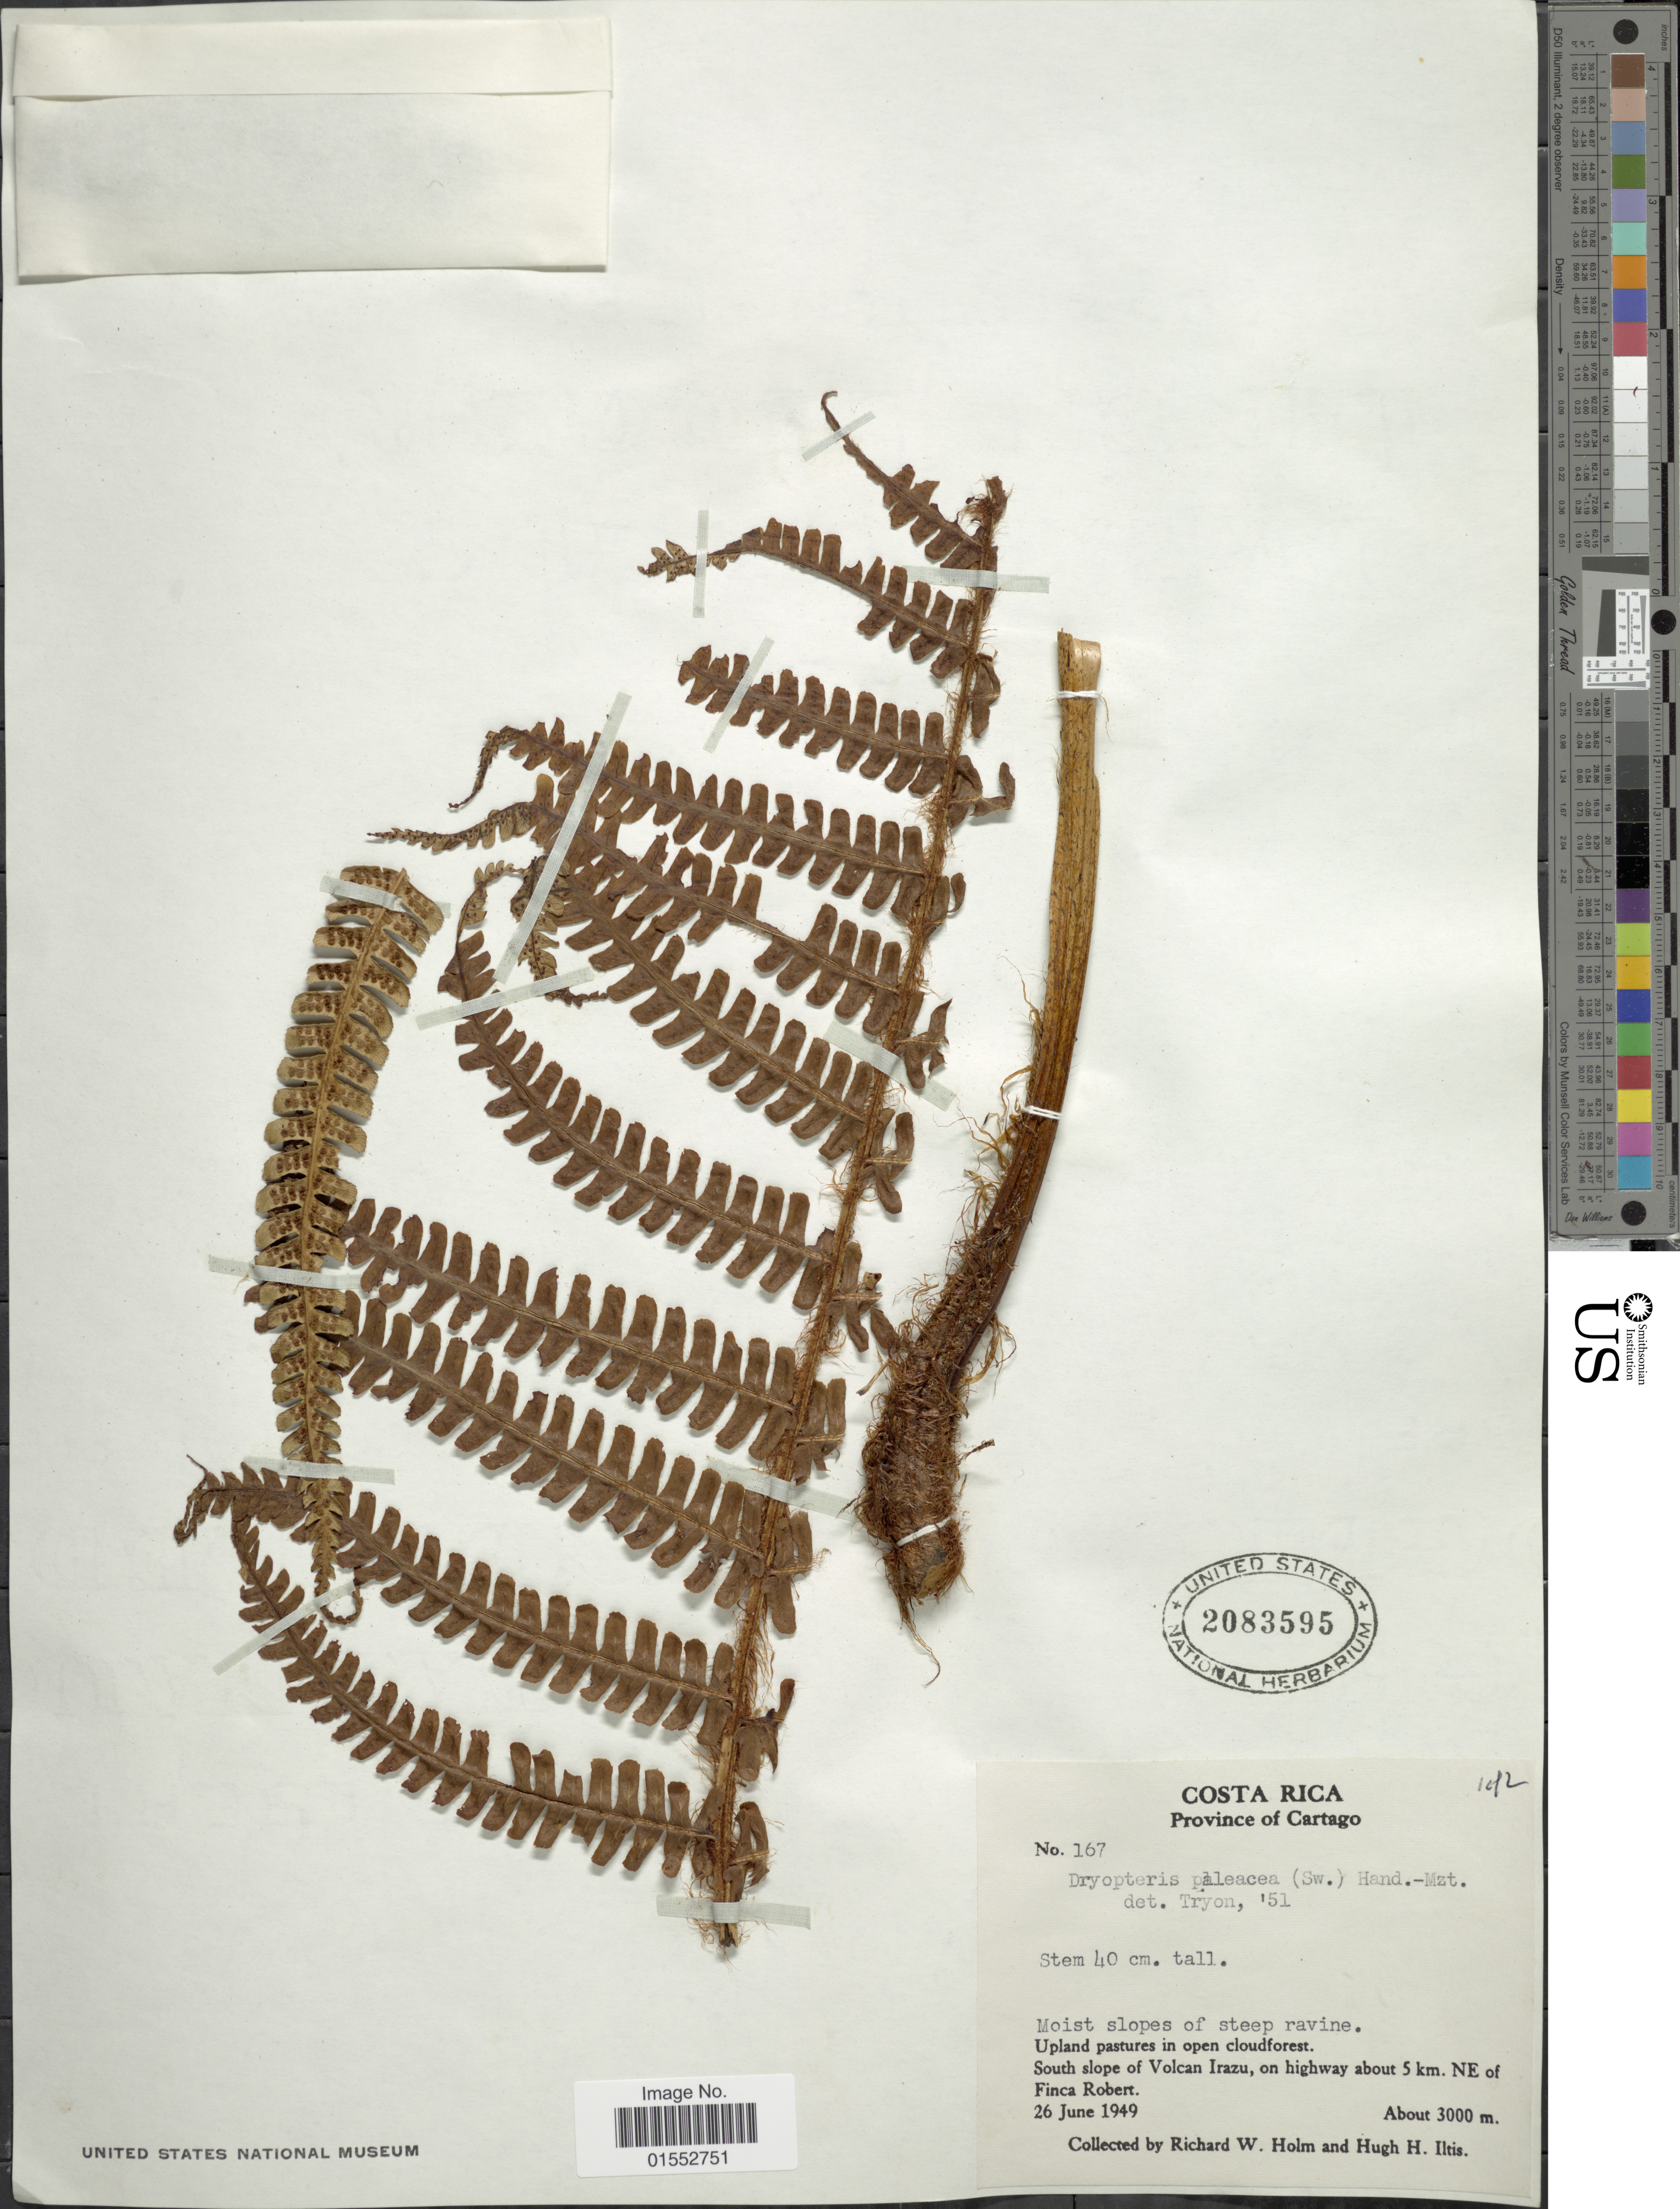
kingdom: Plantae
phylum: Tracheophyta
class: Polypodiopsida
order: Polypodiales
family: Dryopteridaceae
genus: Dryopteris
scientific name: Dryopteris wallichiana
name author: (Spreng.) Hyl.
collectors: R. W. Holm & H. Iltis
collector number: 167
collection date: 1949-06-26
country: Costa Rica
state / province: Cartago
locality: South slope of Volcan Irazu, on highway about 5 km NE of Finca Robert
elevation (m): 3000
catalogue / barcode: US 2083595